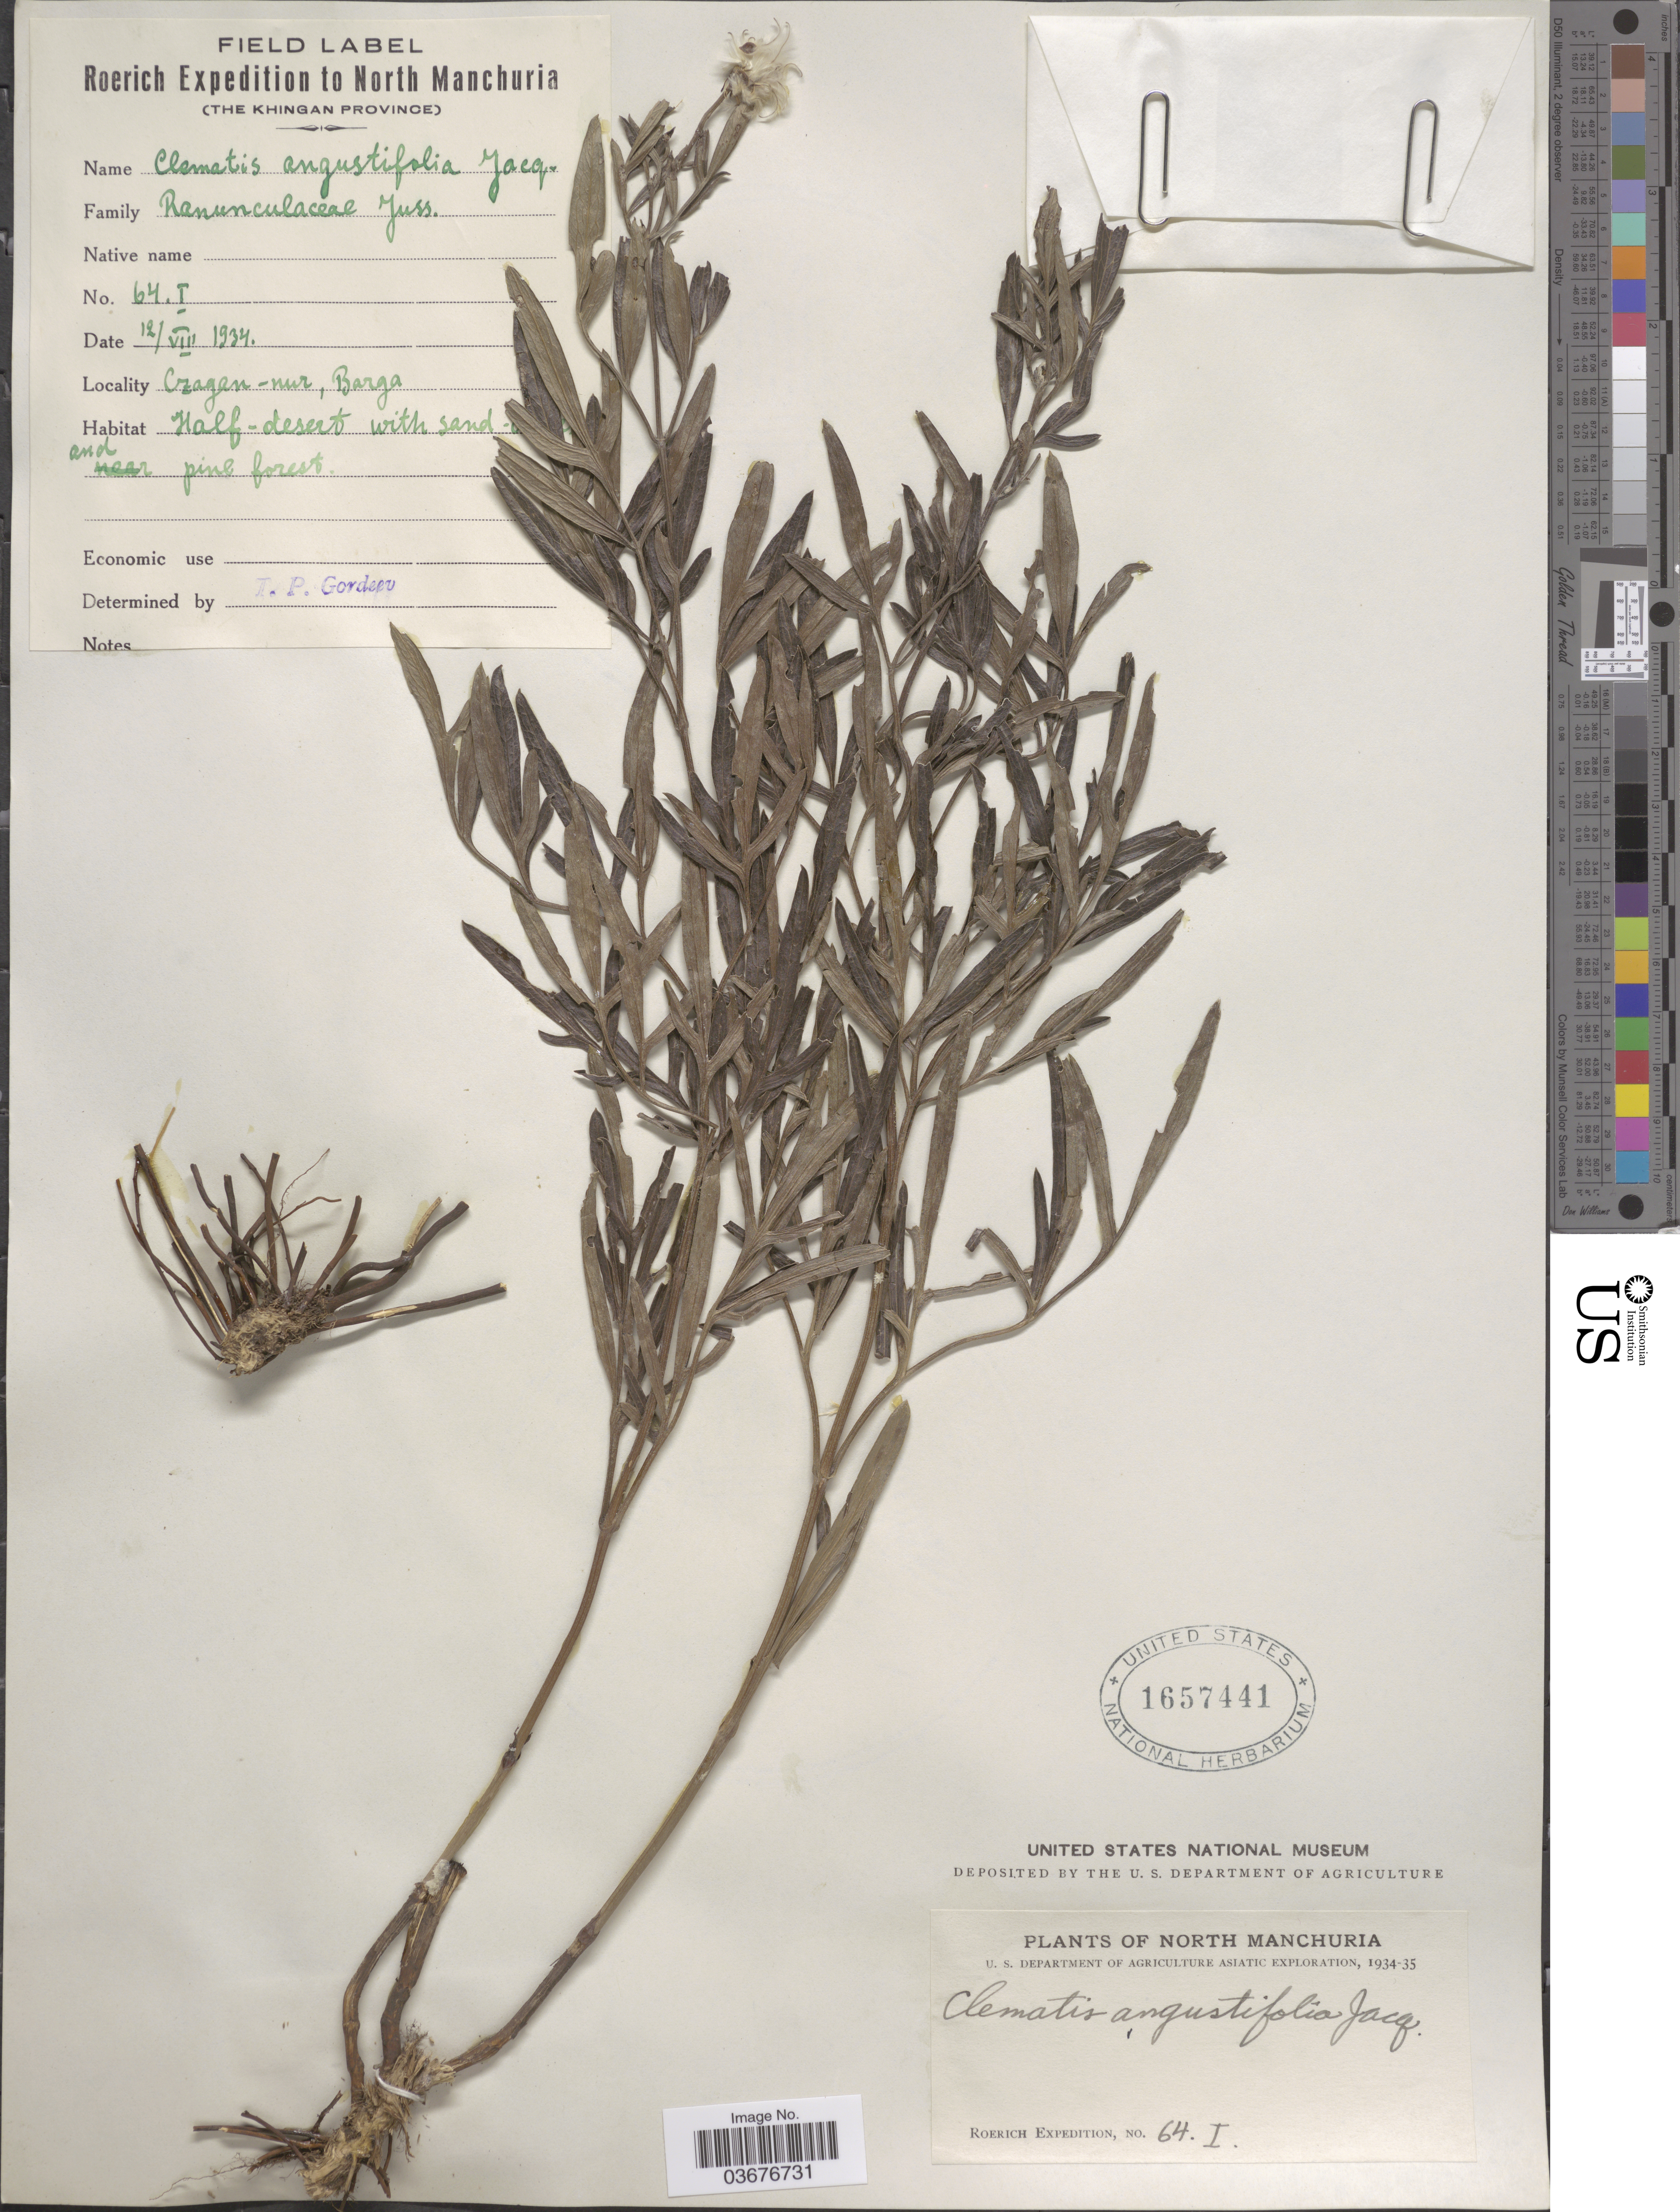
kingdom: Plantae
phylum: Tracheophyta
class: Magnoliopsida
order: Ranunculales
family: Ranunculaceae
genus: Clematis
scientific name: Clematis angustifolia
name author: Jacq.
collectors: Roerich Expedition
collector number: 64I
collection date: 1934-08-12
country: China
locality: North Manchuria. (The Khingan Province). Czagan-nur, Barga.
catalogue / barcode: US 1657441